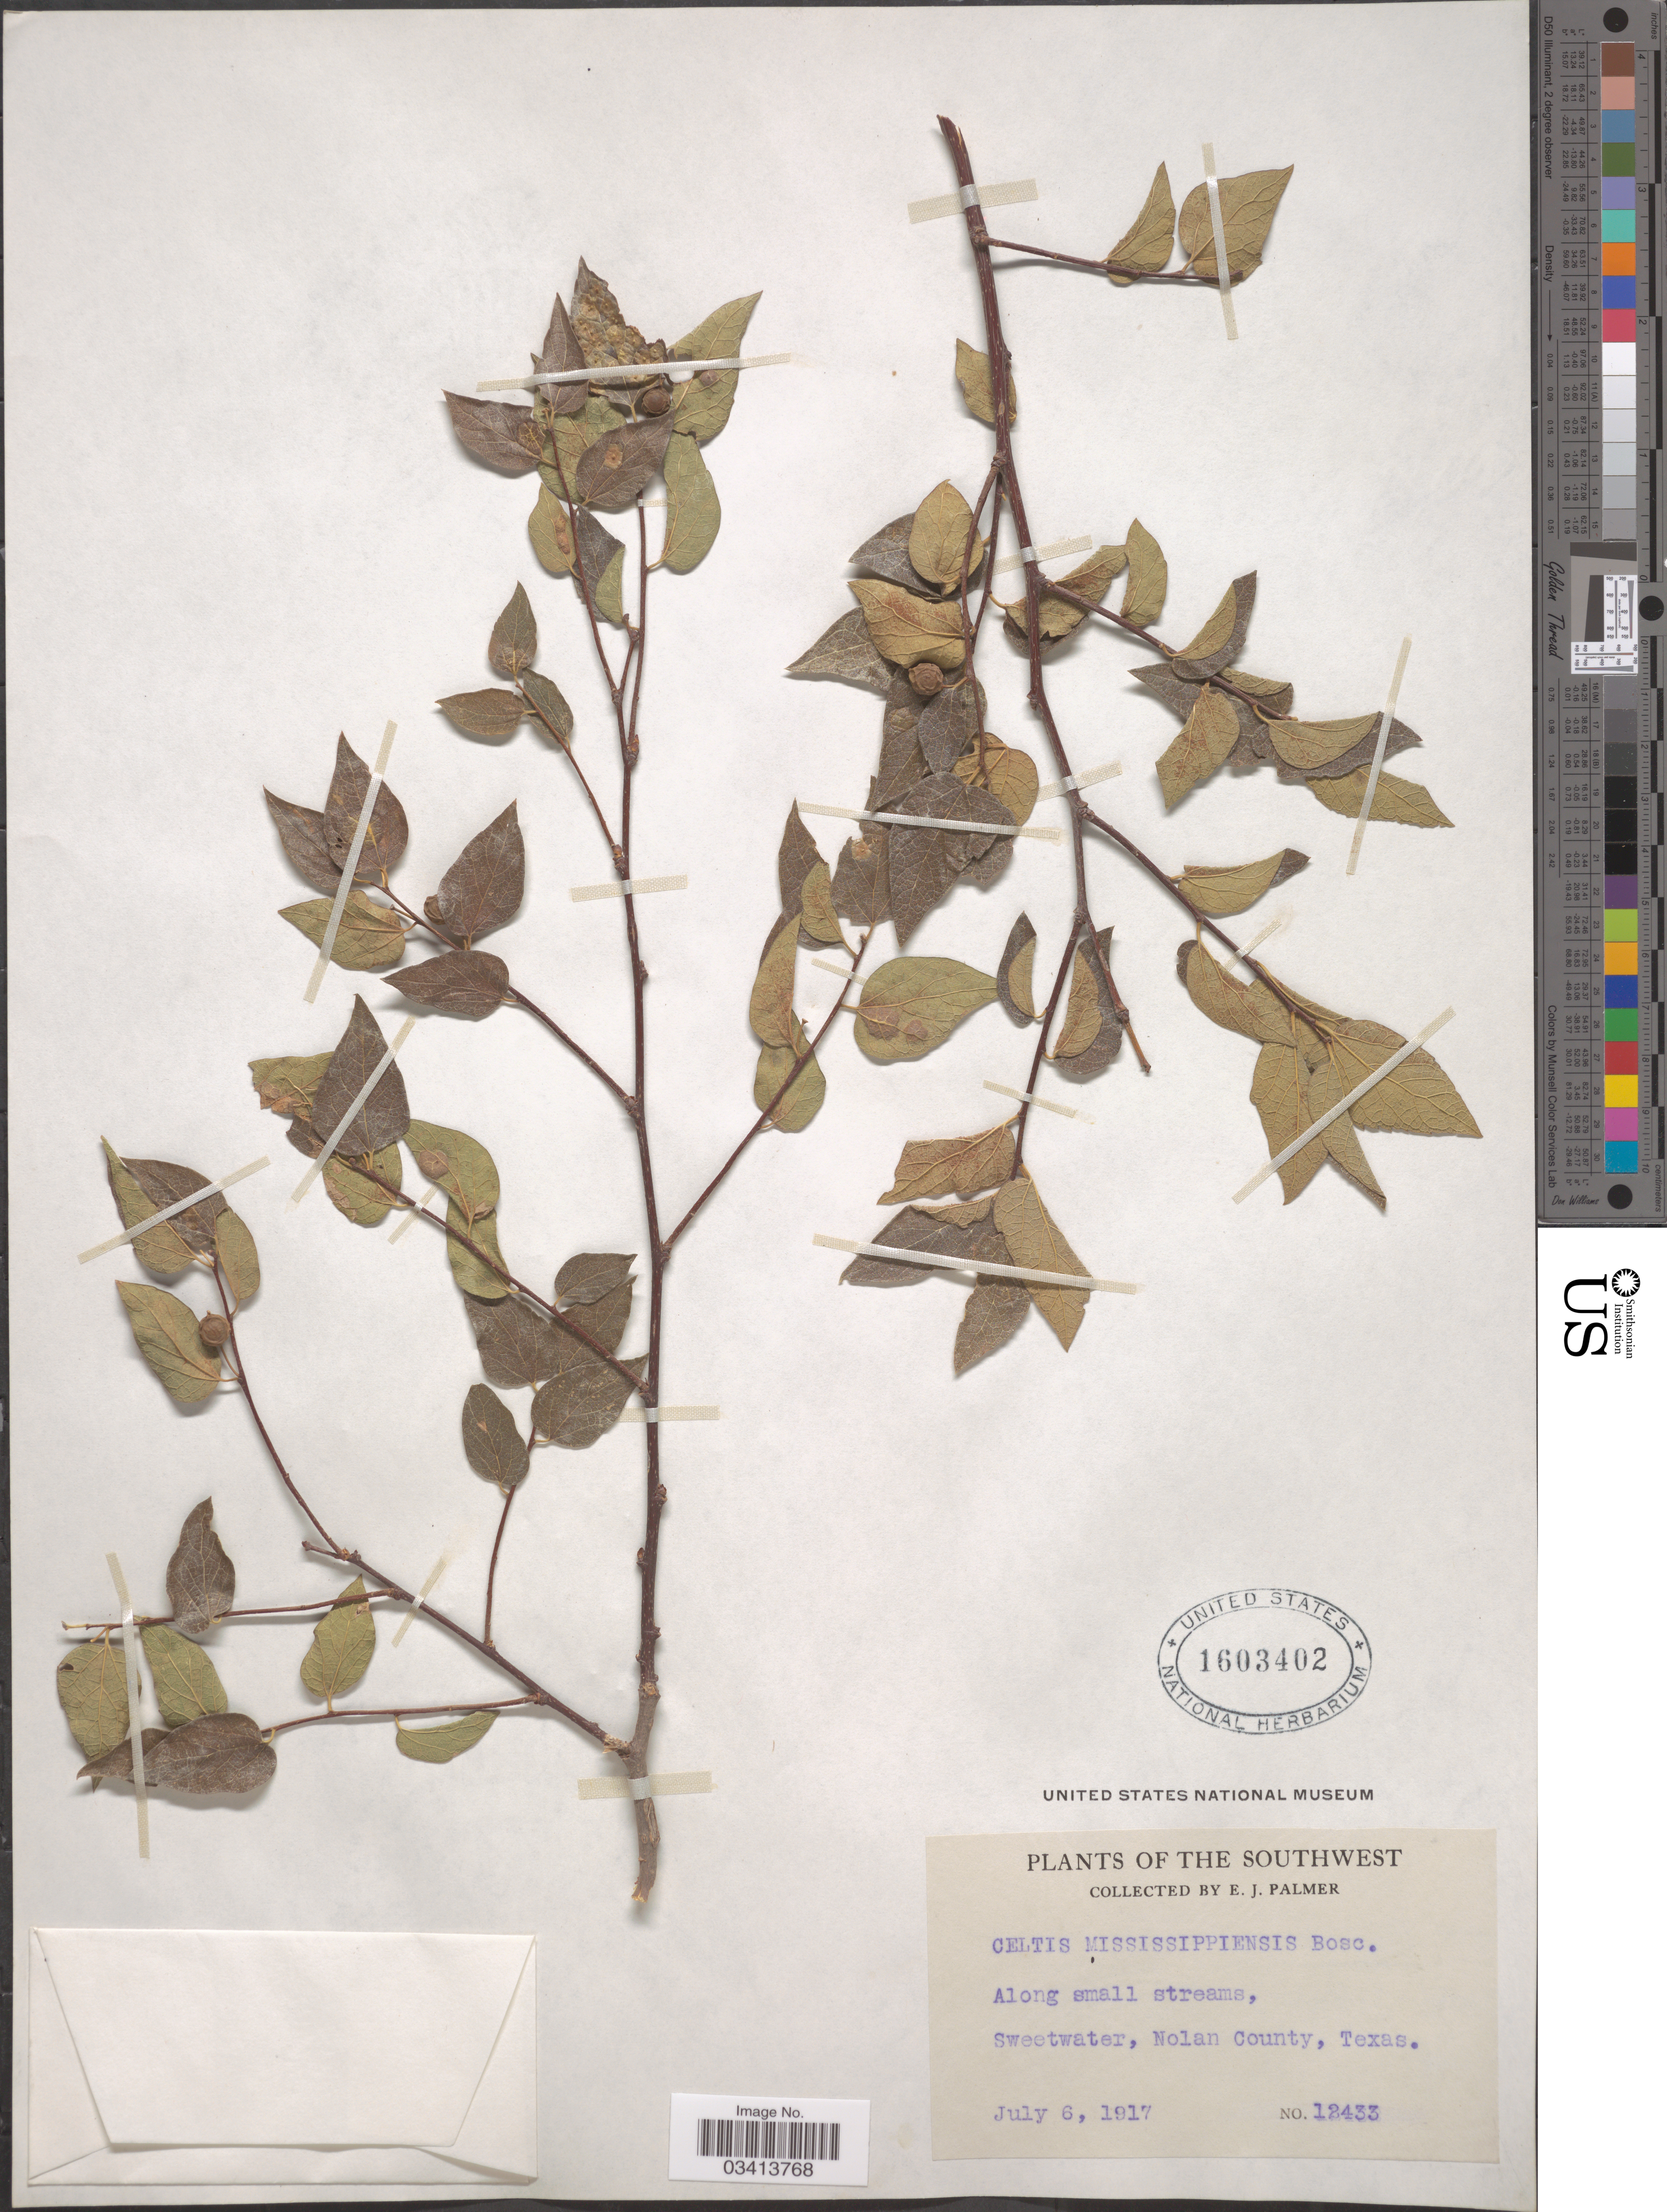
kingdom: Plantae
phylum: Tracheophyta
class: Magnoliopsida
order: Rosales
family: Cannabaceae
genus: Celtis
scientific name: Celtis laevigata var. texana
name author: Sarg.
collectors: E. J. Palmer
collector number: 12433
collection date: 1917-07-06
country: United States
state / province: Texas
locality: The Southwest. Along small streams, Sweetwater, Nolan County.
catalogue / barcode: US 1603402